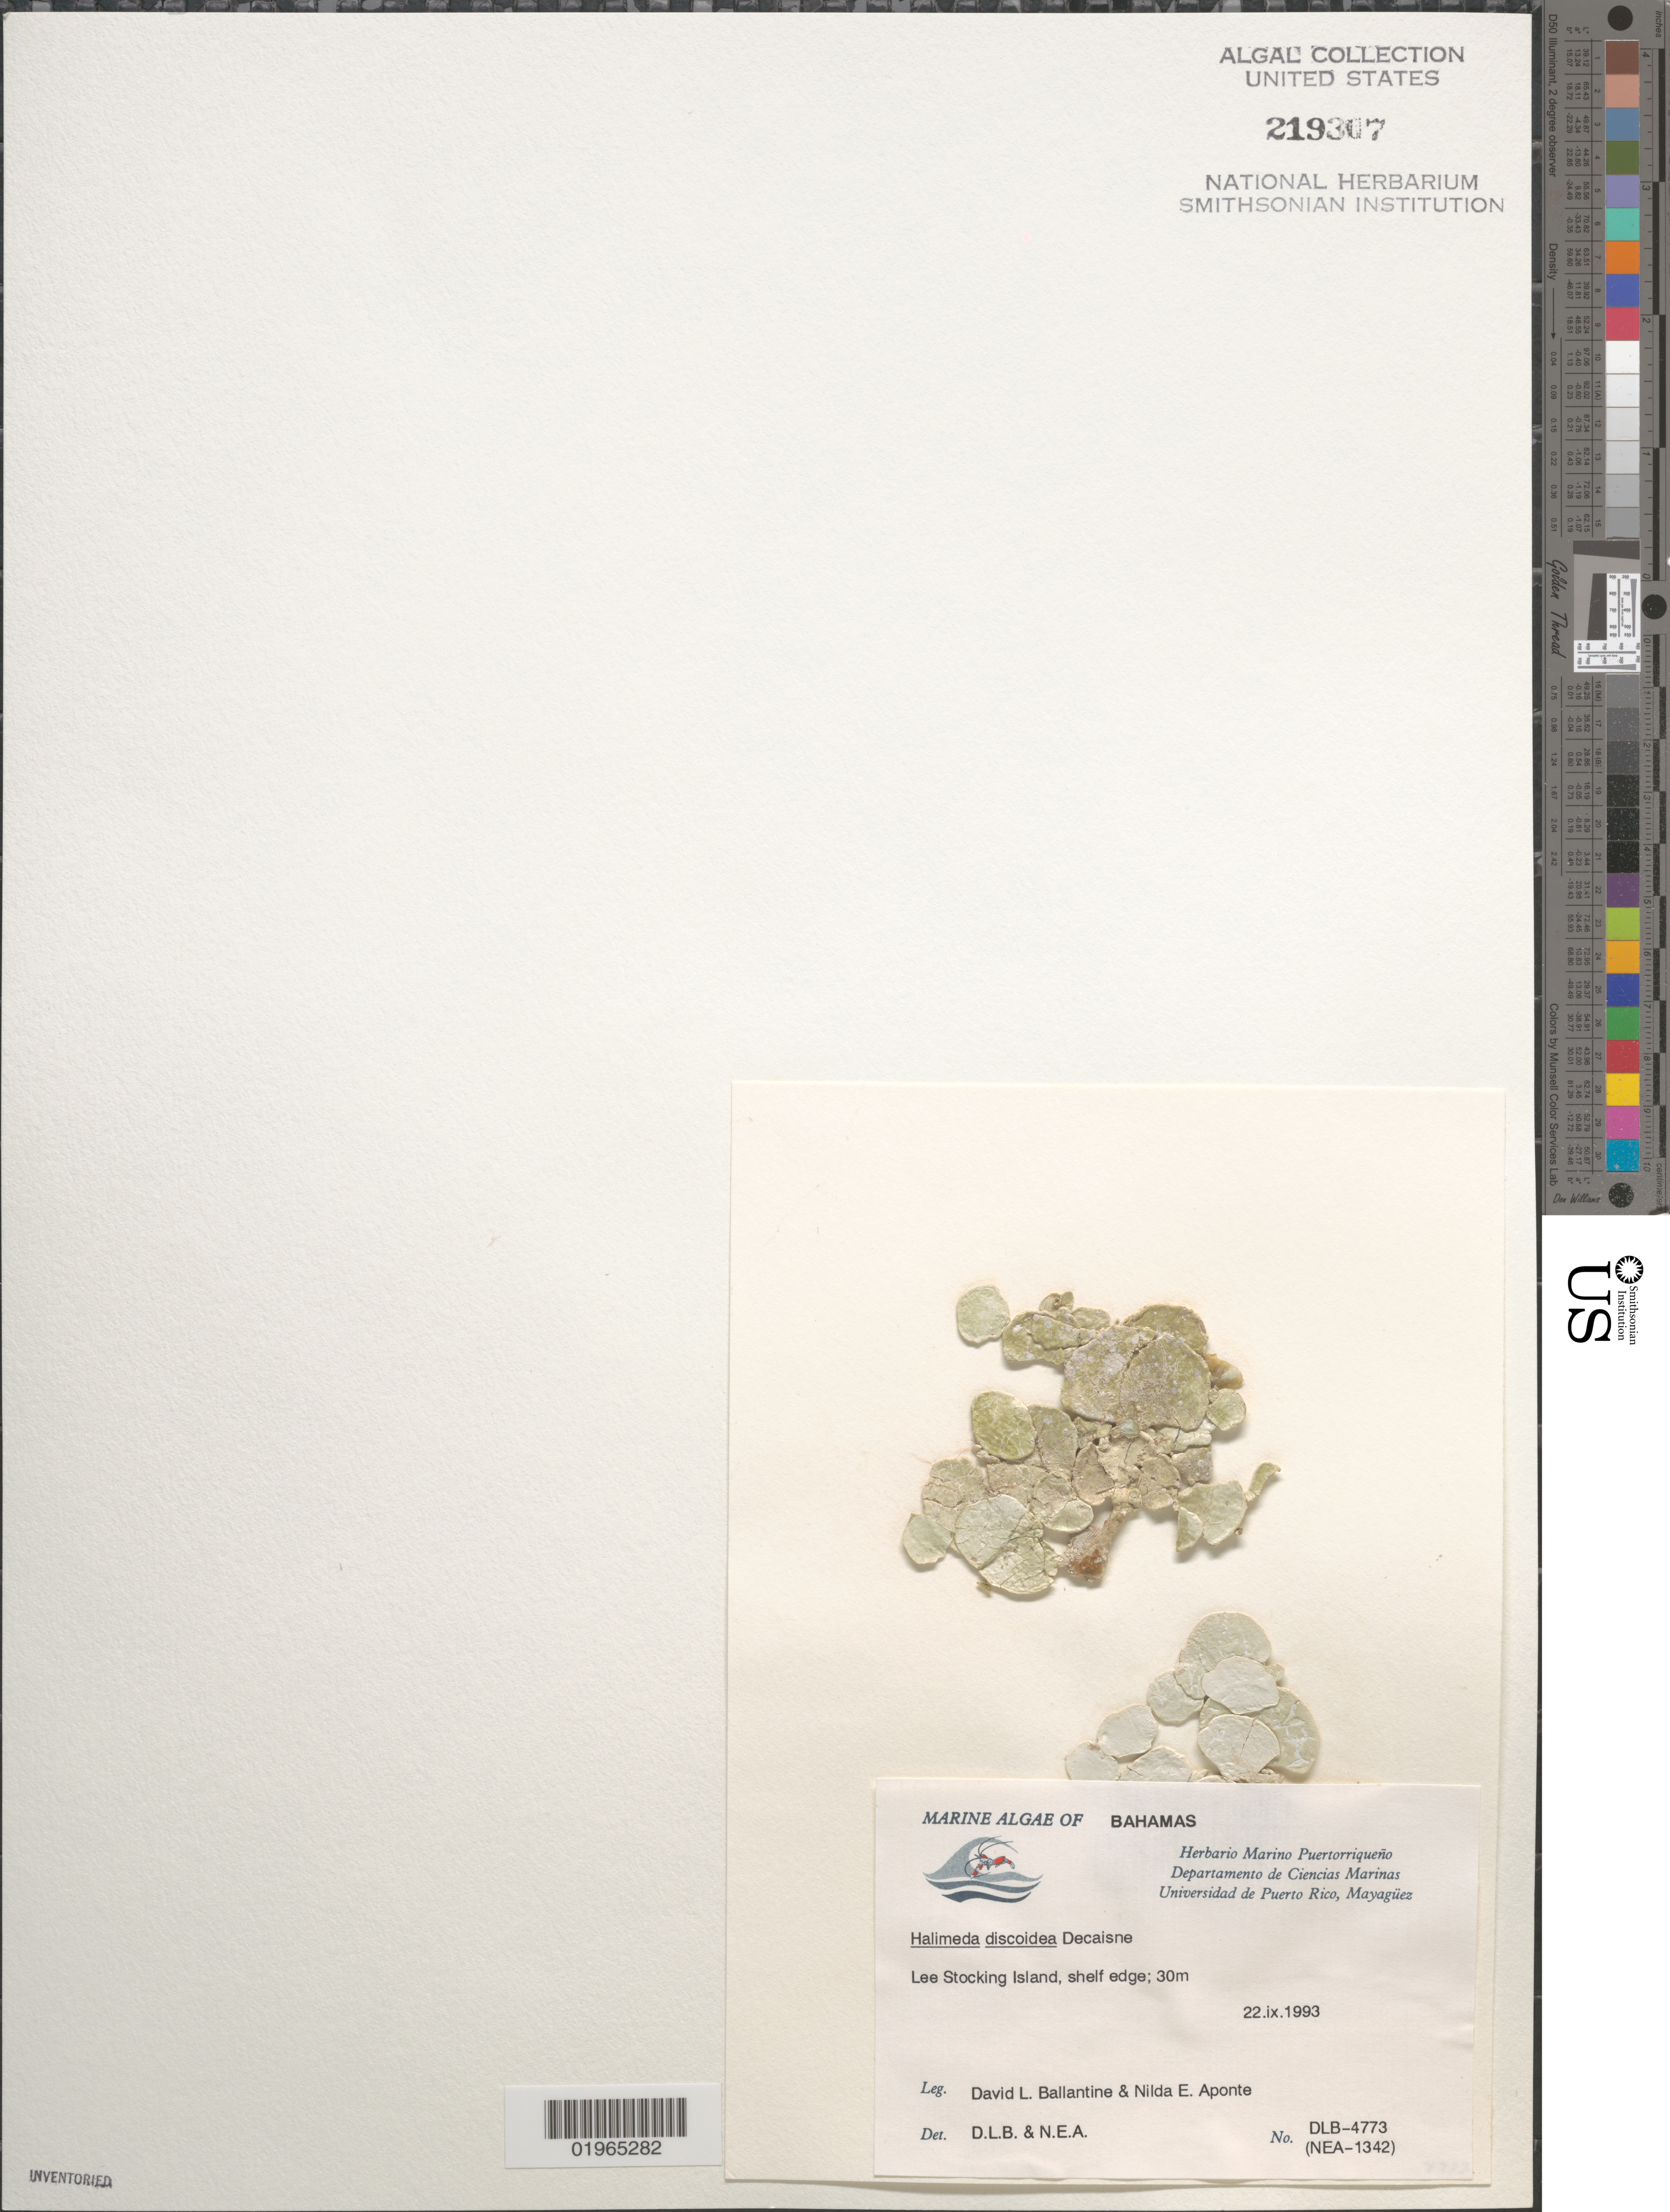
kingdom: Plantae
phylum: Chlorophyta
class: Ulvophyceae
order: Bryopsidales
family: Halimedaceae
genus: Halimeda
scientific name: Halimeda discoidea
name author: Decne.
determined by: Ballantine, D. L.; Aponte, N. E.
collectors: D.L. Ballantine & N. E. Aponte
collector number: DLB 4773, NEA 1342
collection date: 1993-09-22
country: Bahamas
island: Lee Stocking Island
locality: Shelf edge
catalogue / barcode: US 219307